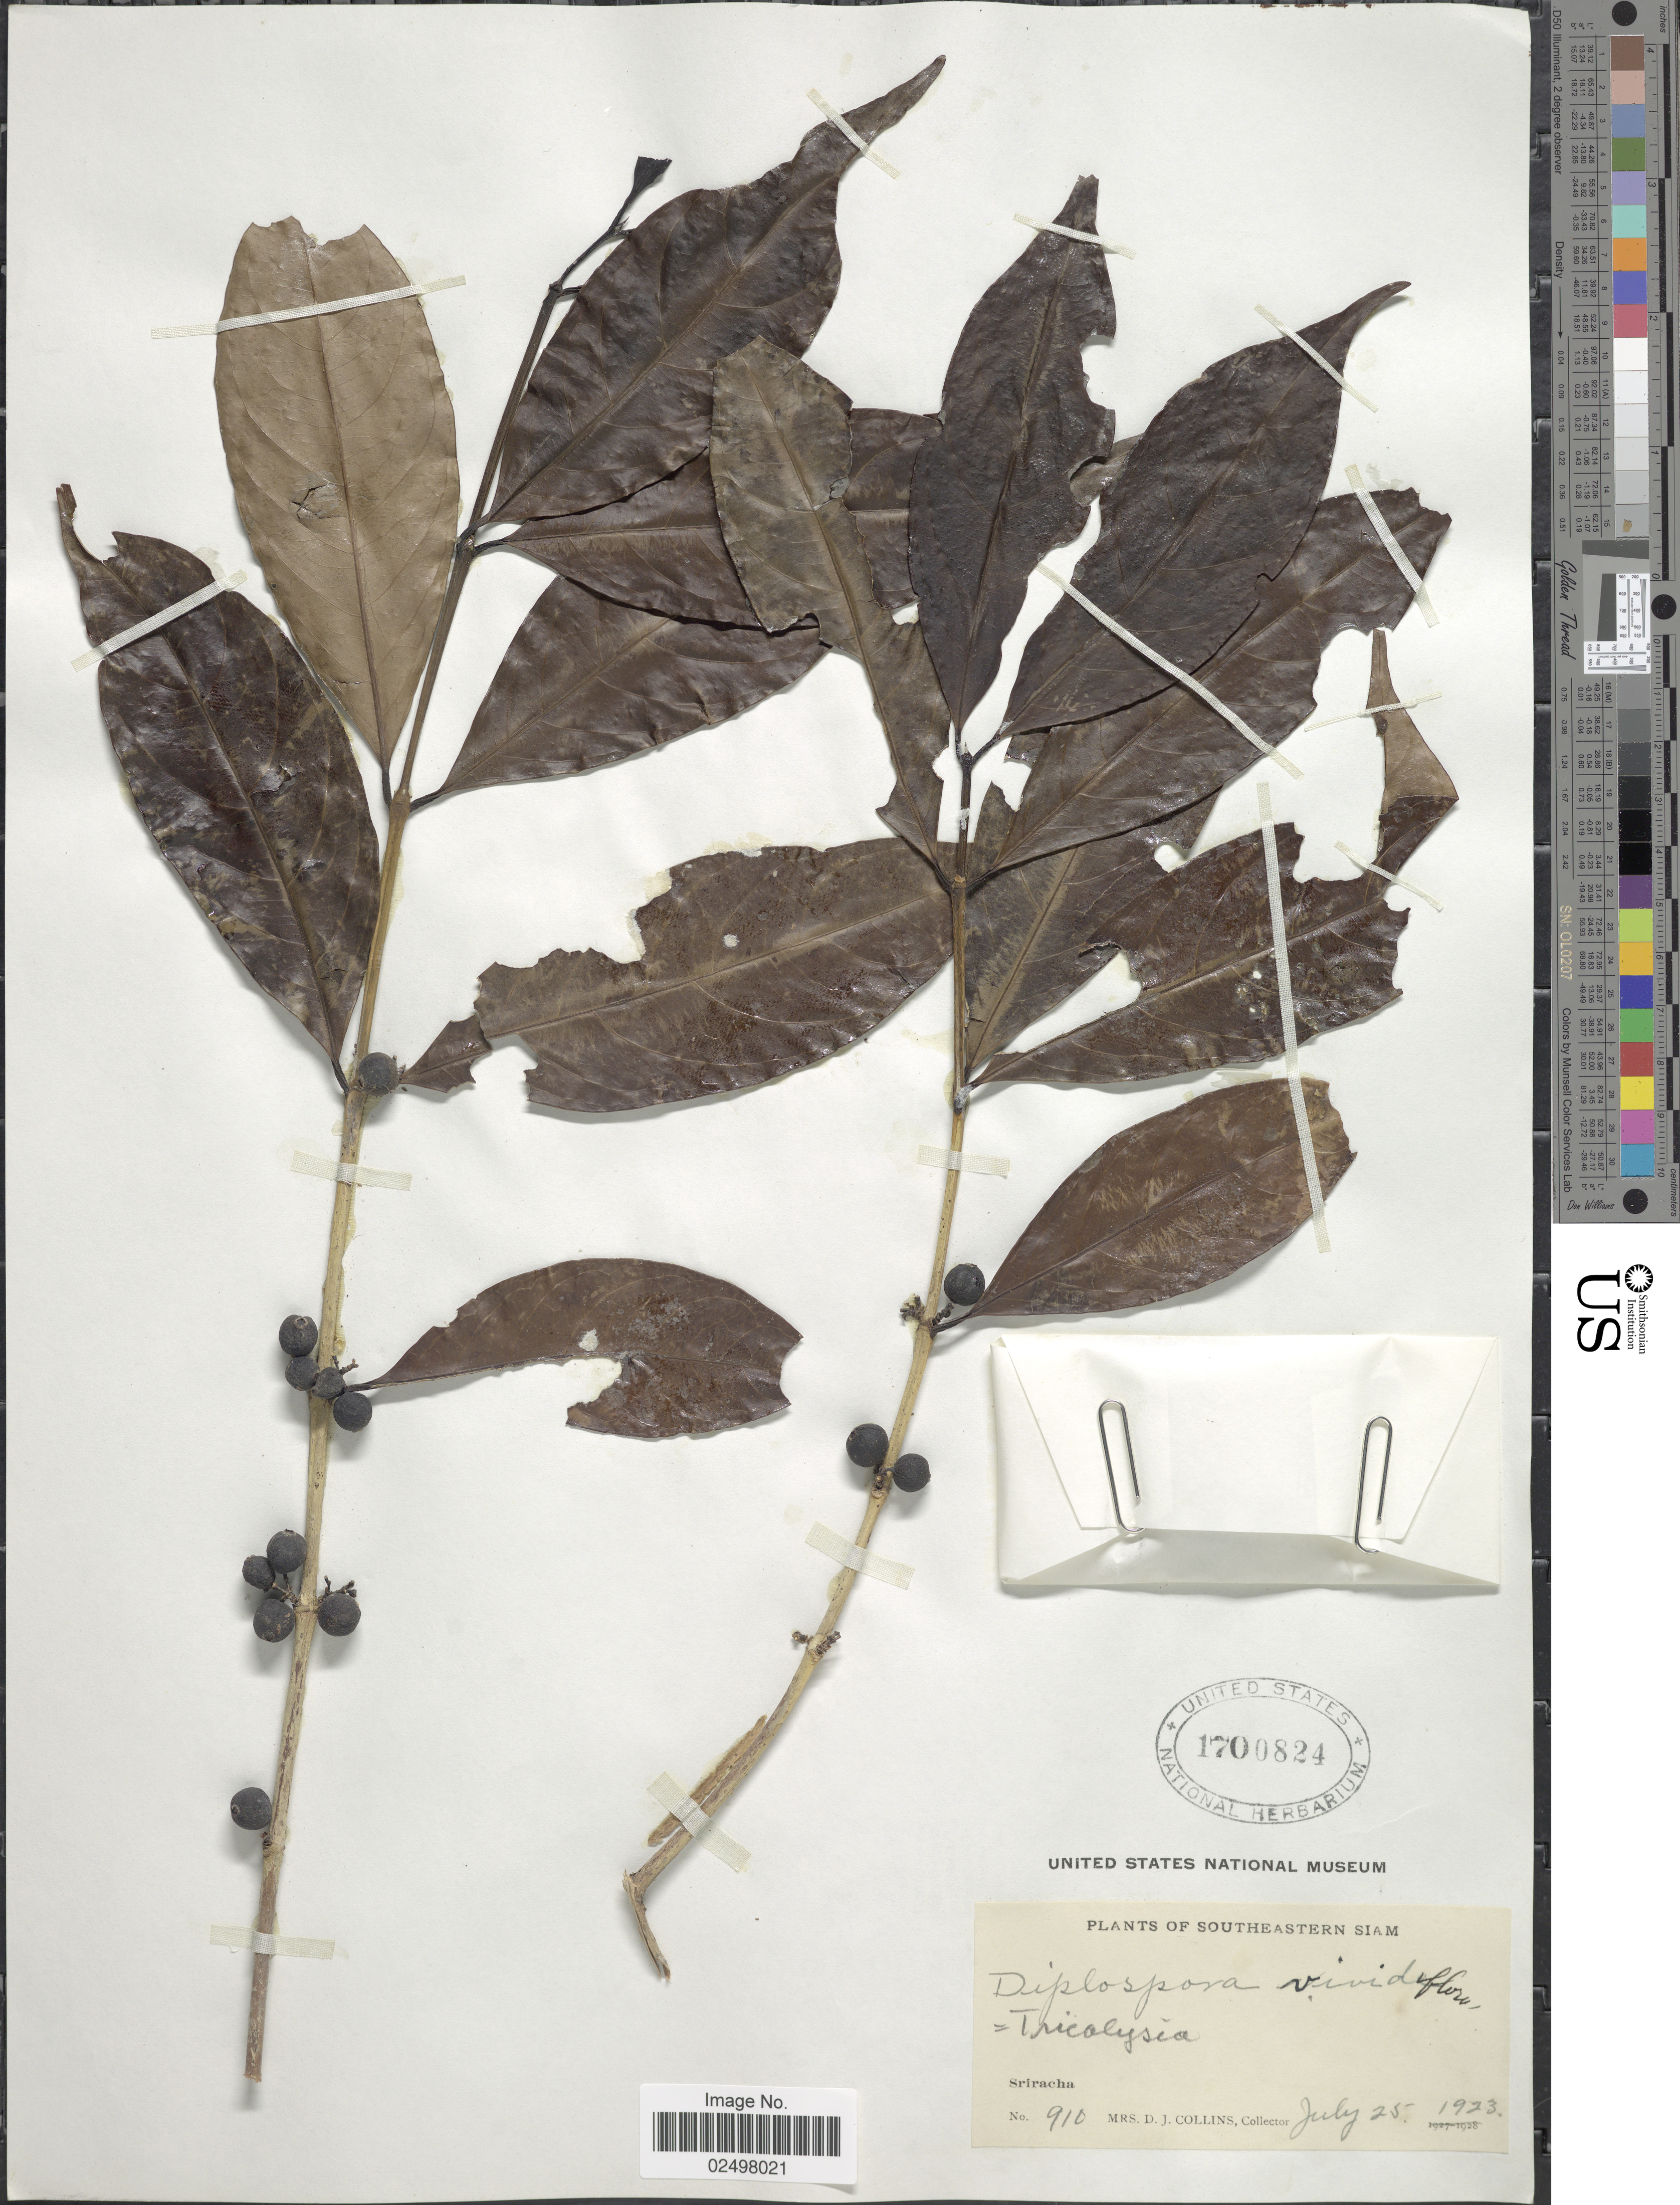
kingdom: Plantae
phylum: Tracheophyta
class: Magnoliopsida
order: Gentianales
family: Rubiaceae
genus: Tricalysia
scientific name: Tricalysia dubia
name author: (Lindl.) Ohwi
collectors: Mrs. D. J. Collins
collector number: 910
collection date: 1923-07-25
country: Thailand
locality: Southeastern Siam, Sriracha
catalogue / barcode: US 1700824